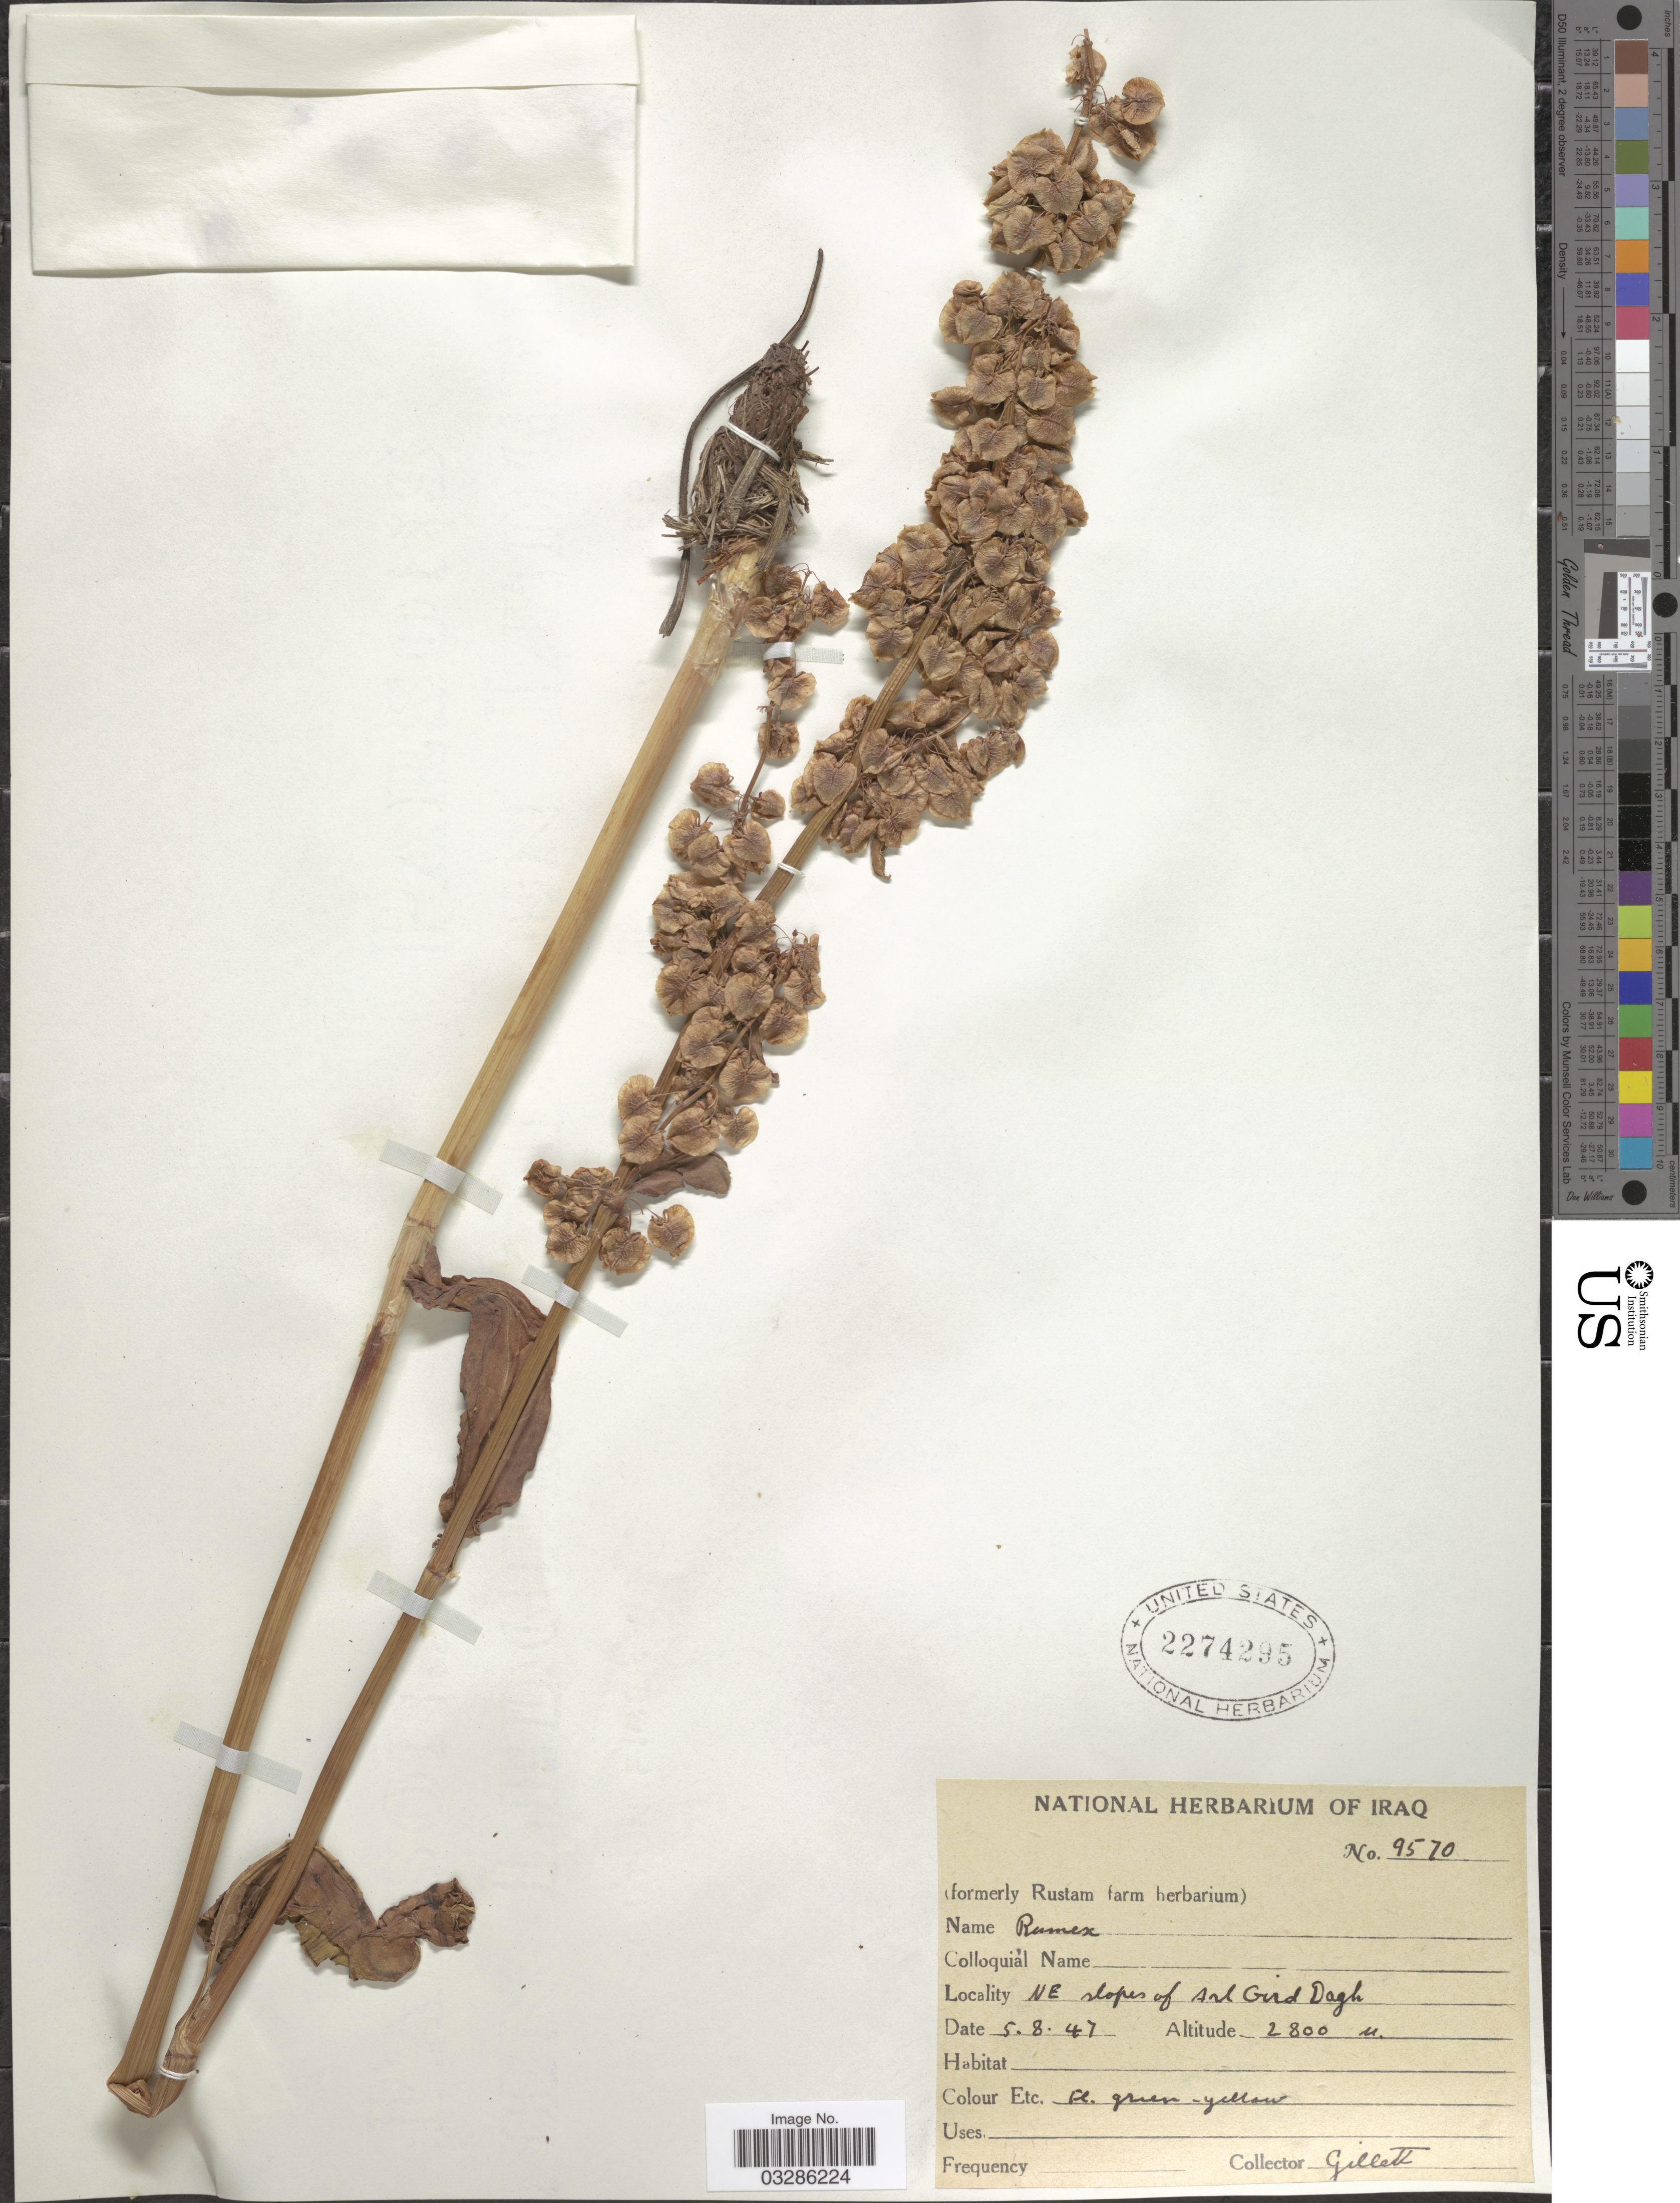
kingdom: Plantae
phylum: Tracheophyta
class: Magnoliopsida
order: Caryophyllales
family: Polygonaceae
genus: Rumex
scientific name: Rumex sp.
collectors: Gillett, --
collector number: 9570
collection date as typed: Transcribed d/m/y: 5/8/47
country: Iraq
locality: NE slope of Arl Gird Dagh.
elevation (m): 2800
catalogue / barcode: US 2274295